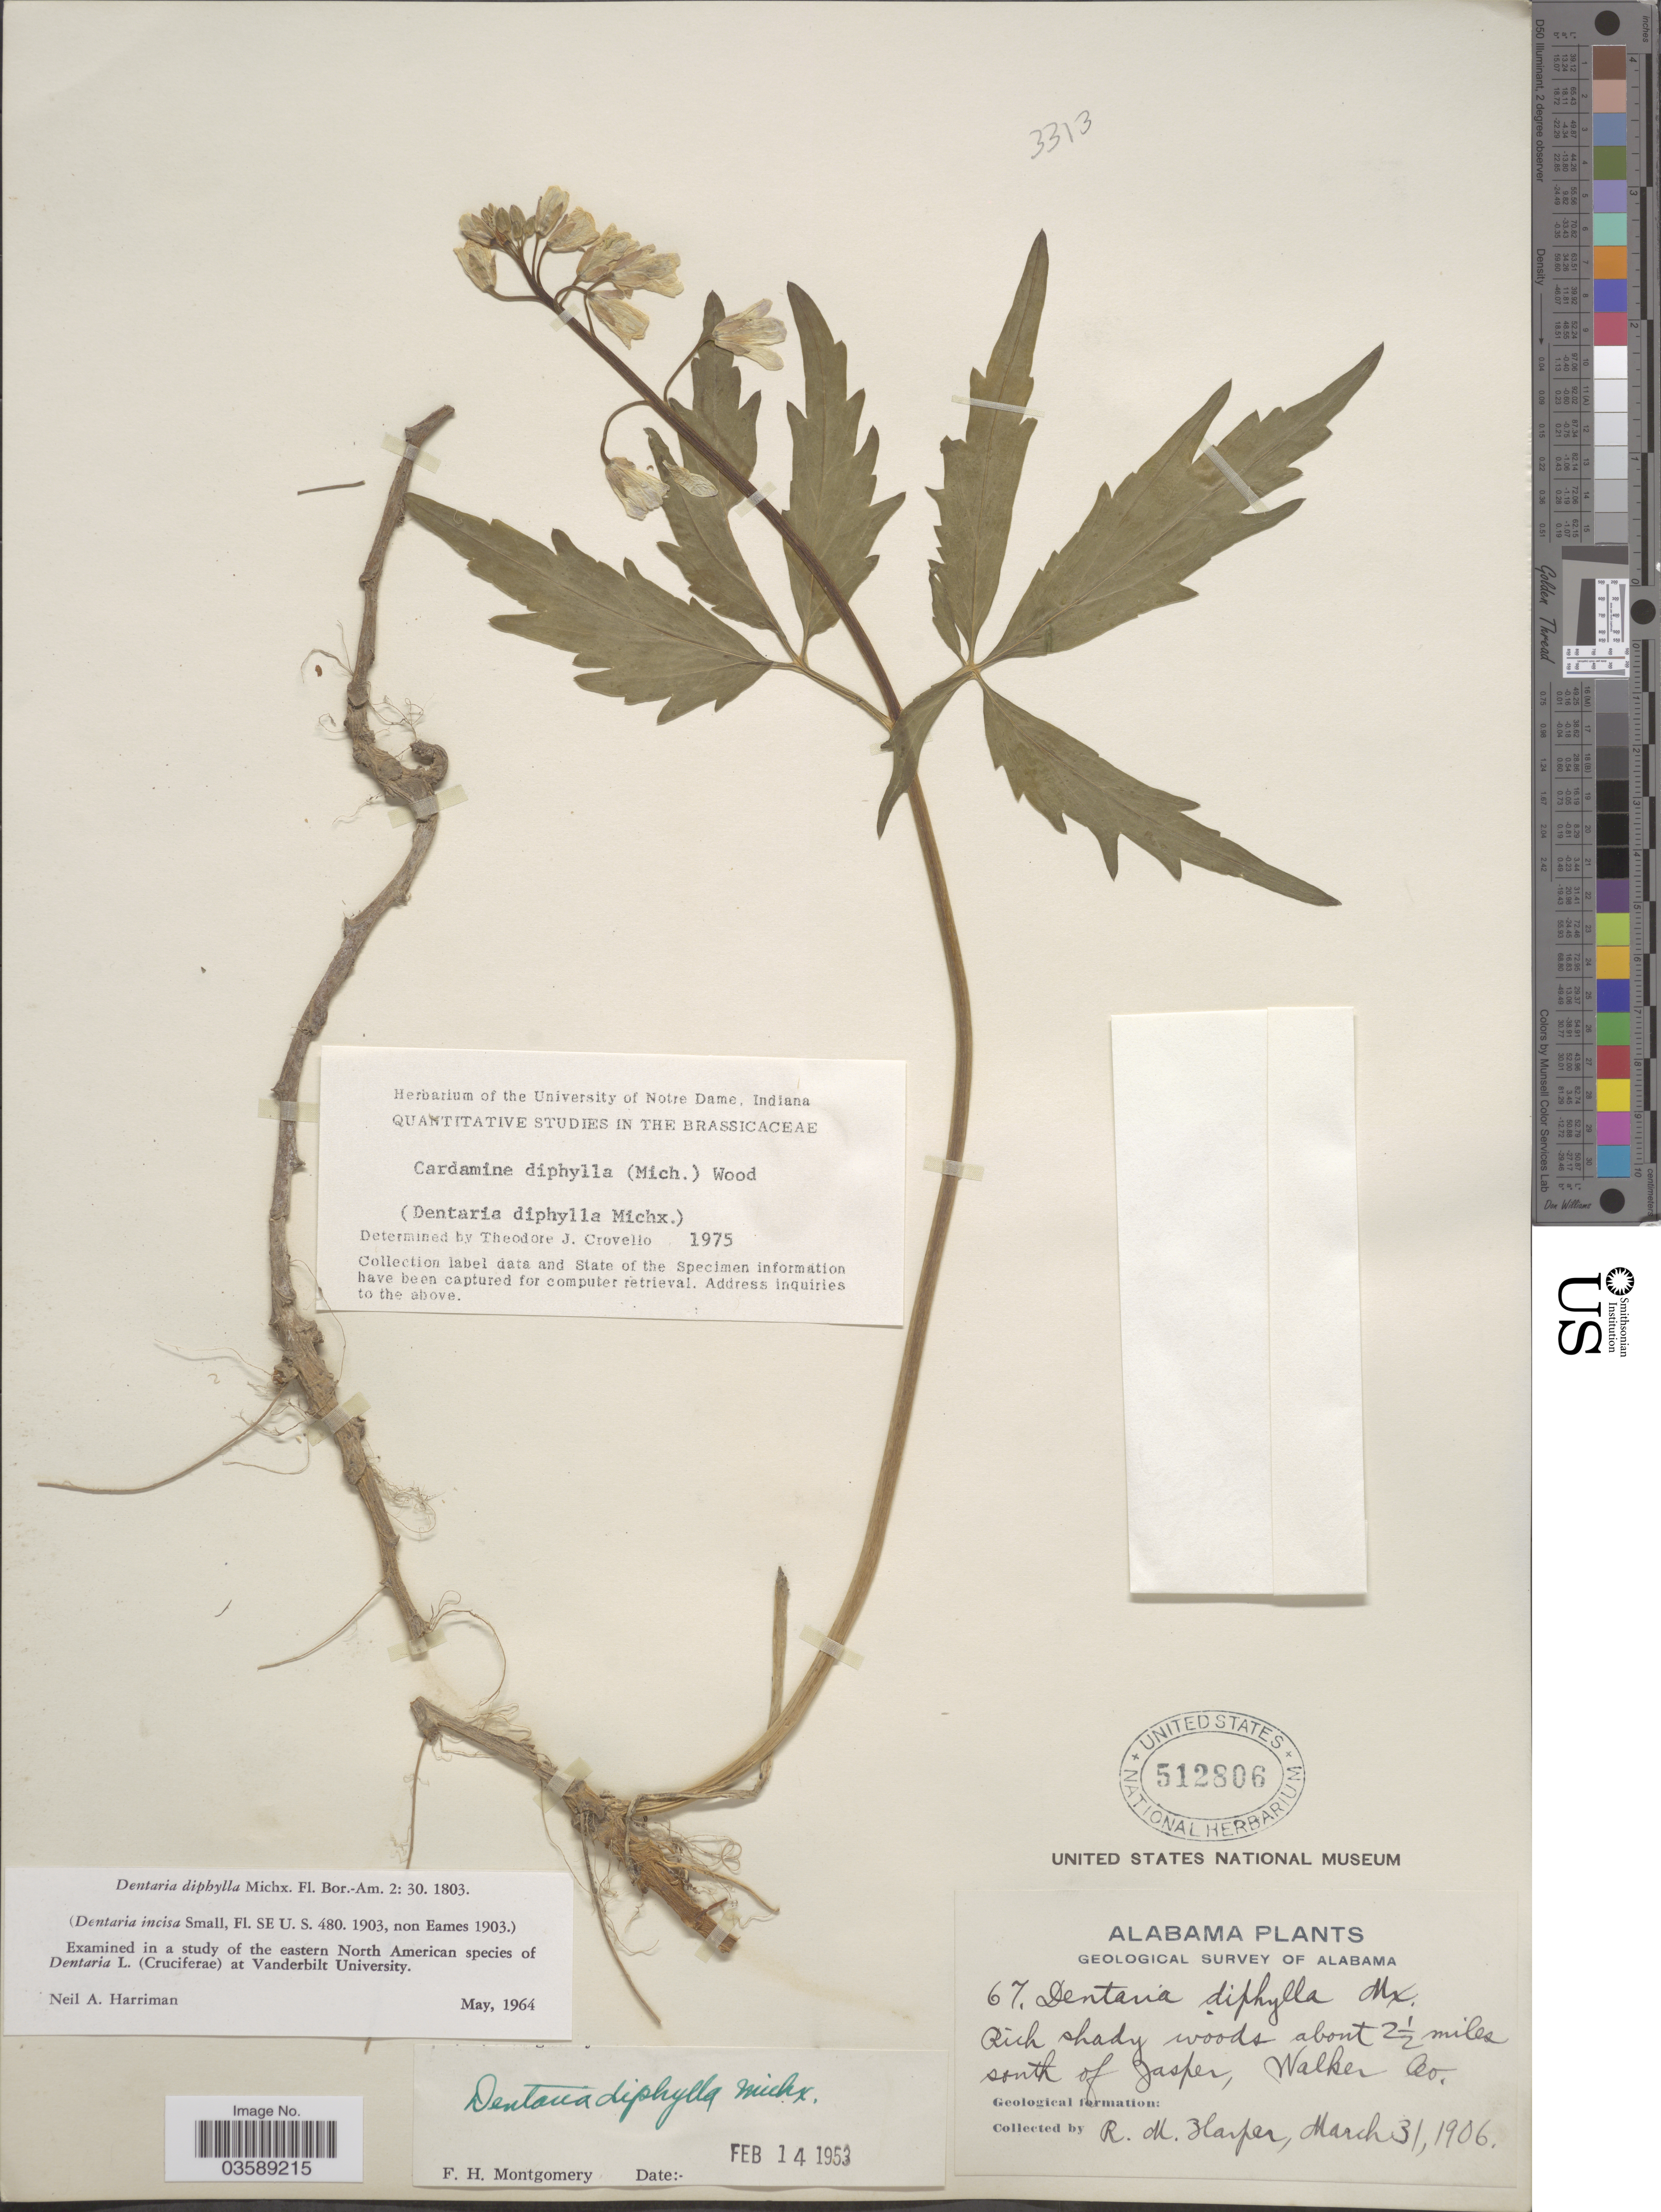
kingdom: Plantae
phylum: Tracheophyta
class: Magnoliopsida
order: Brassicales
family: Brassicaceae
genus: Cardamine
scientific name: Cardamine diphylla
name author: (Michx.) Alph. Wood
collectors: R. Harper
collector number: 67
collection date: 1906-03-31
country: United States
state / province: Alabama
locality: Rich shady woods about 2½ miles south of Jasper, Walker Co.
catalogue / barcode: US 512806